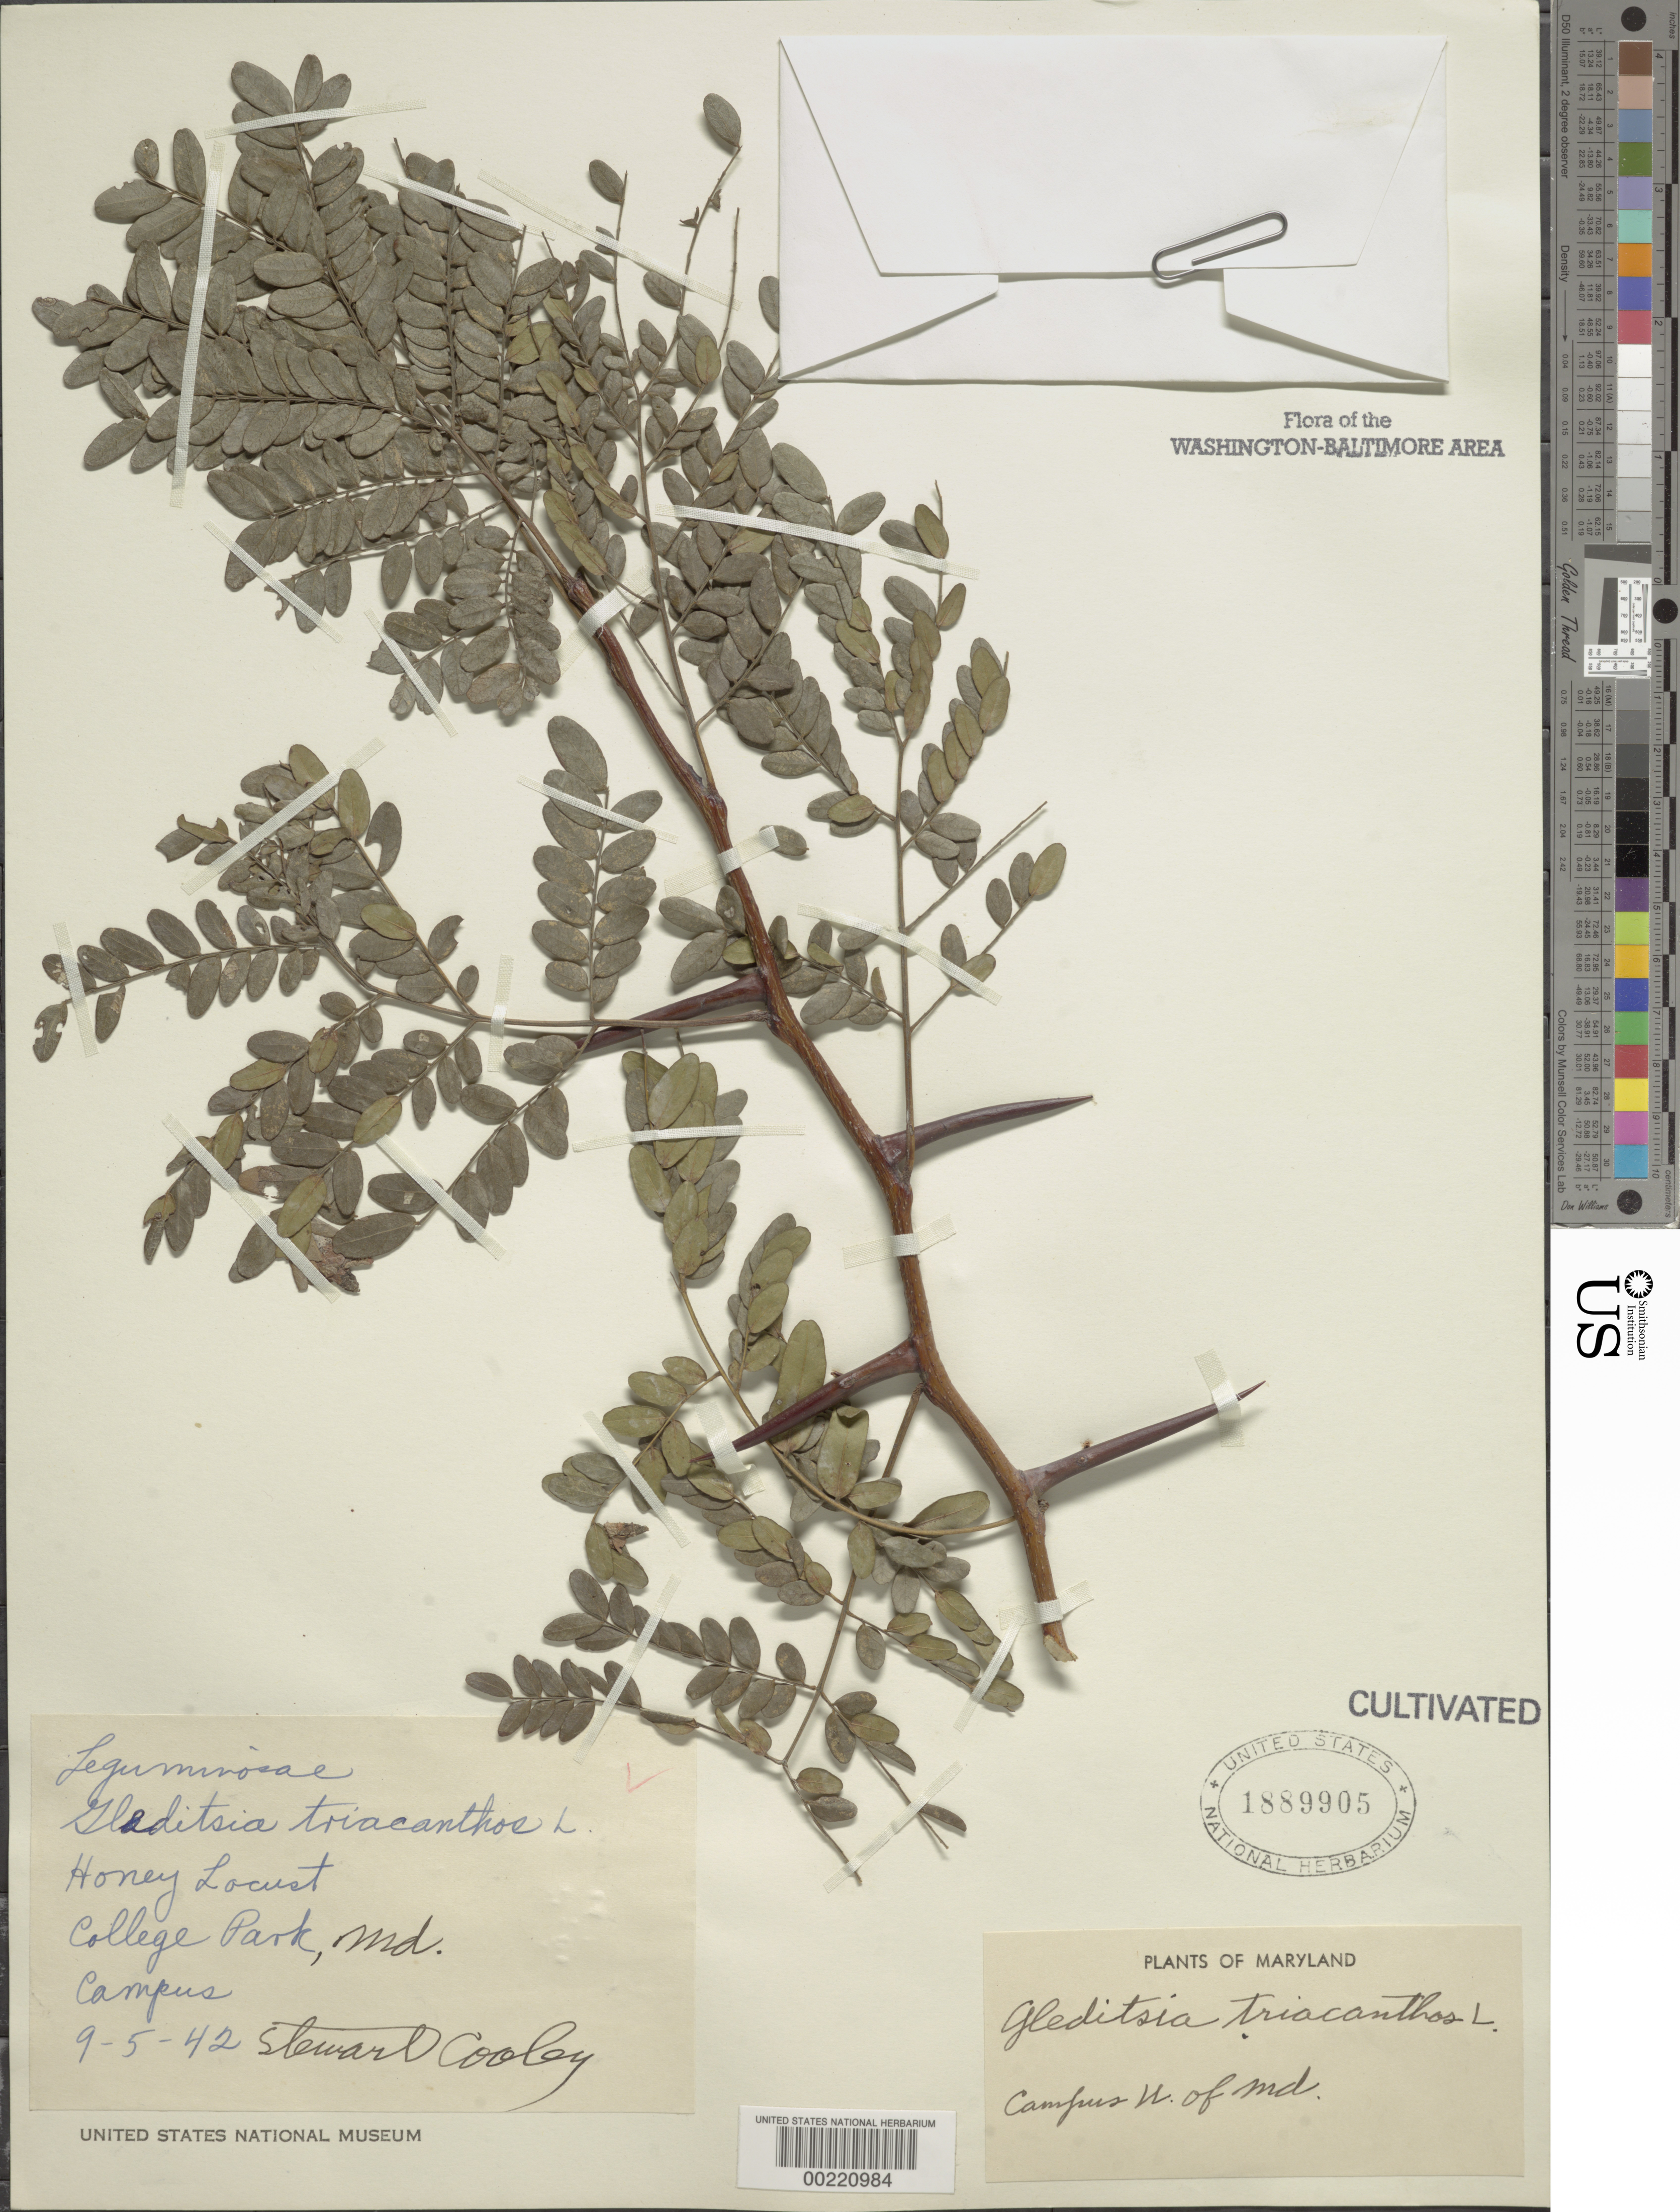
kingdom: Plantae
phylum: Tracheophyta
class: Magnoliopsida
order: Fabales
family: Fabaceae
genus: Gleditsia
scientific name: Gleditsia triacanthos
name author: L.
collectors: S. Cooley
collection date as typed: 05 Sep 1942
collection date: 1942-09-05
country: United States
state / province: Maryland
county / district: Prince George's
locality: College Park, Campus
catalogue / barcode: US 1889905